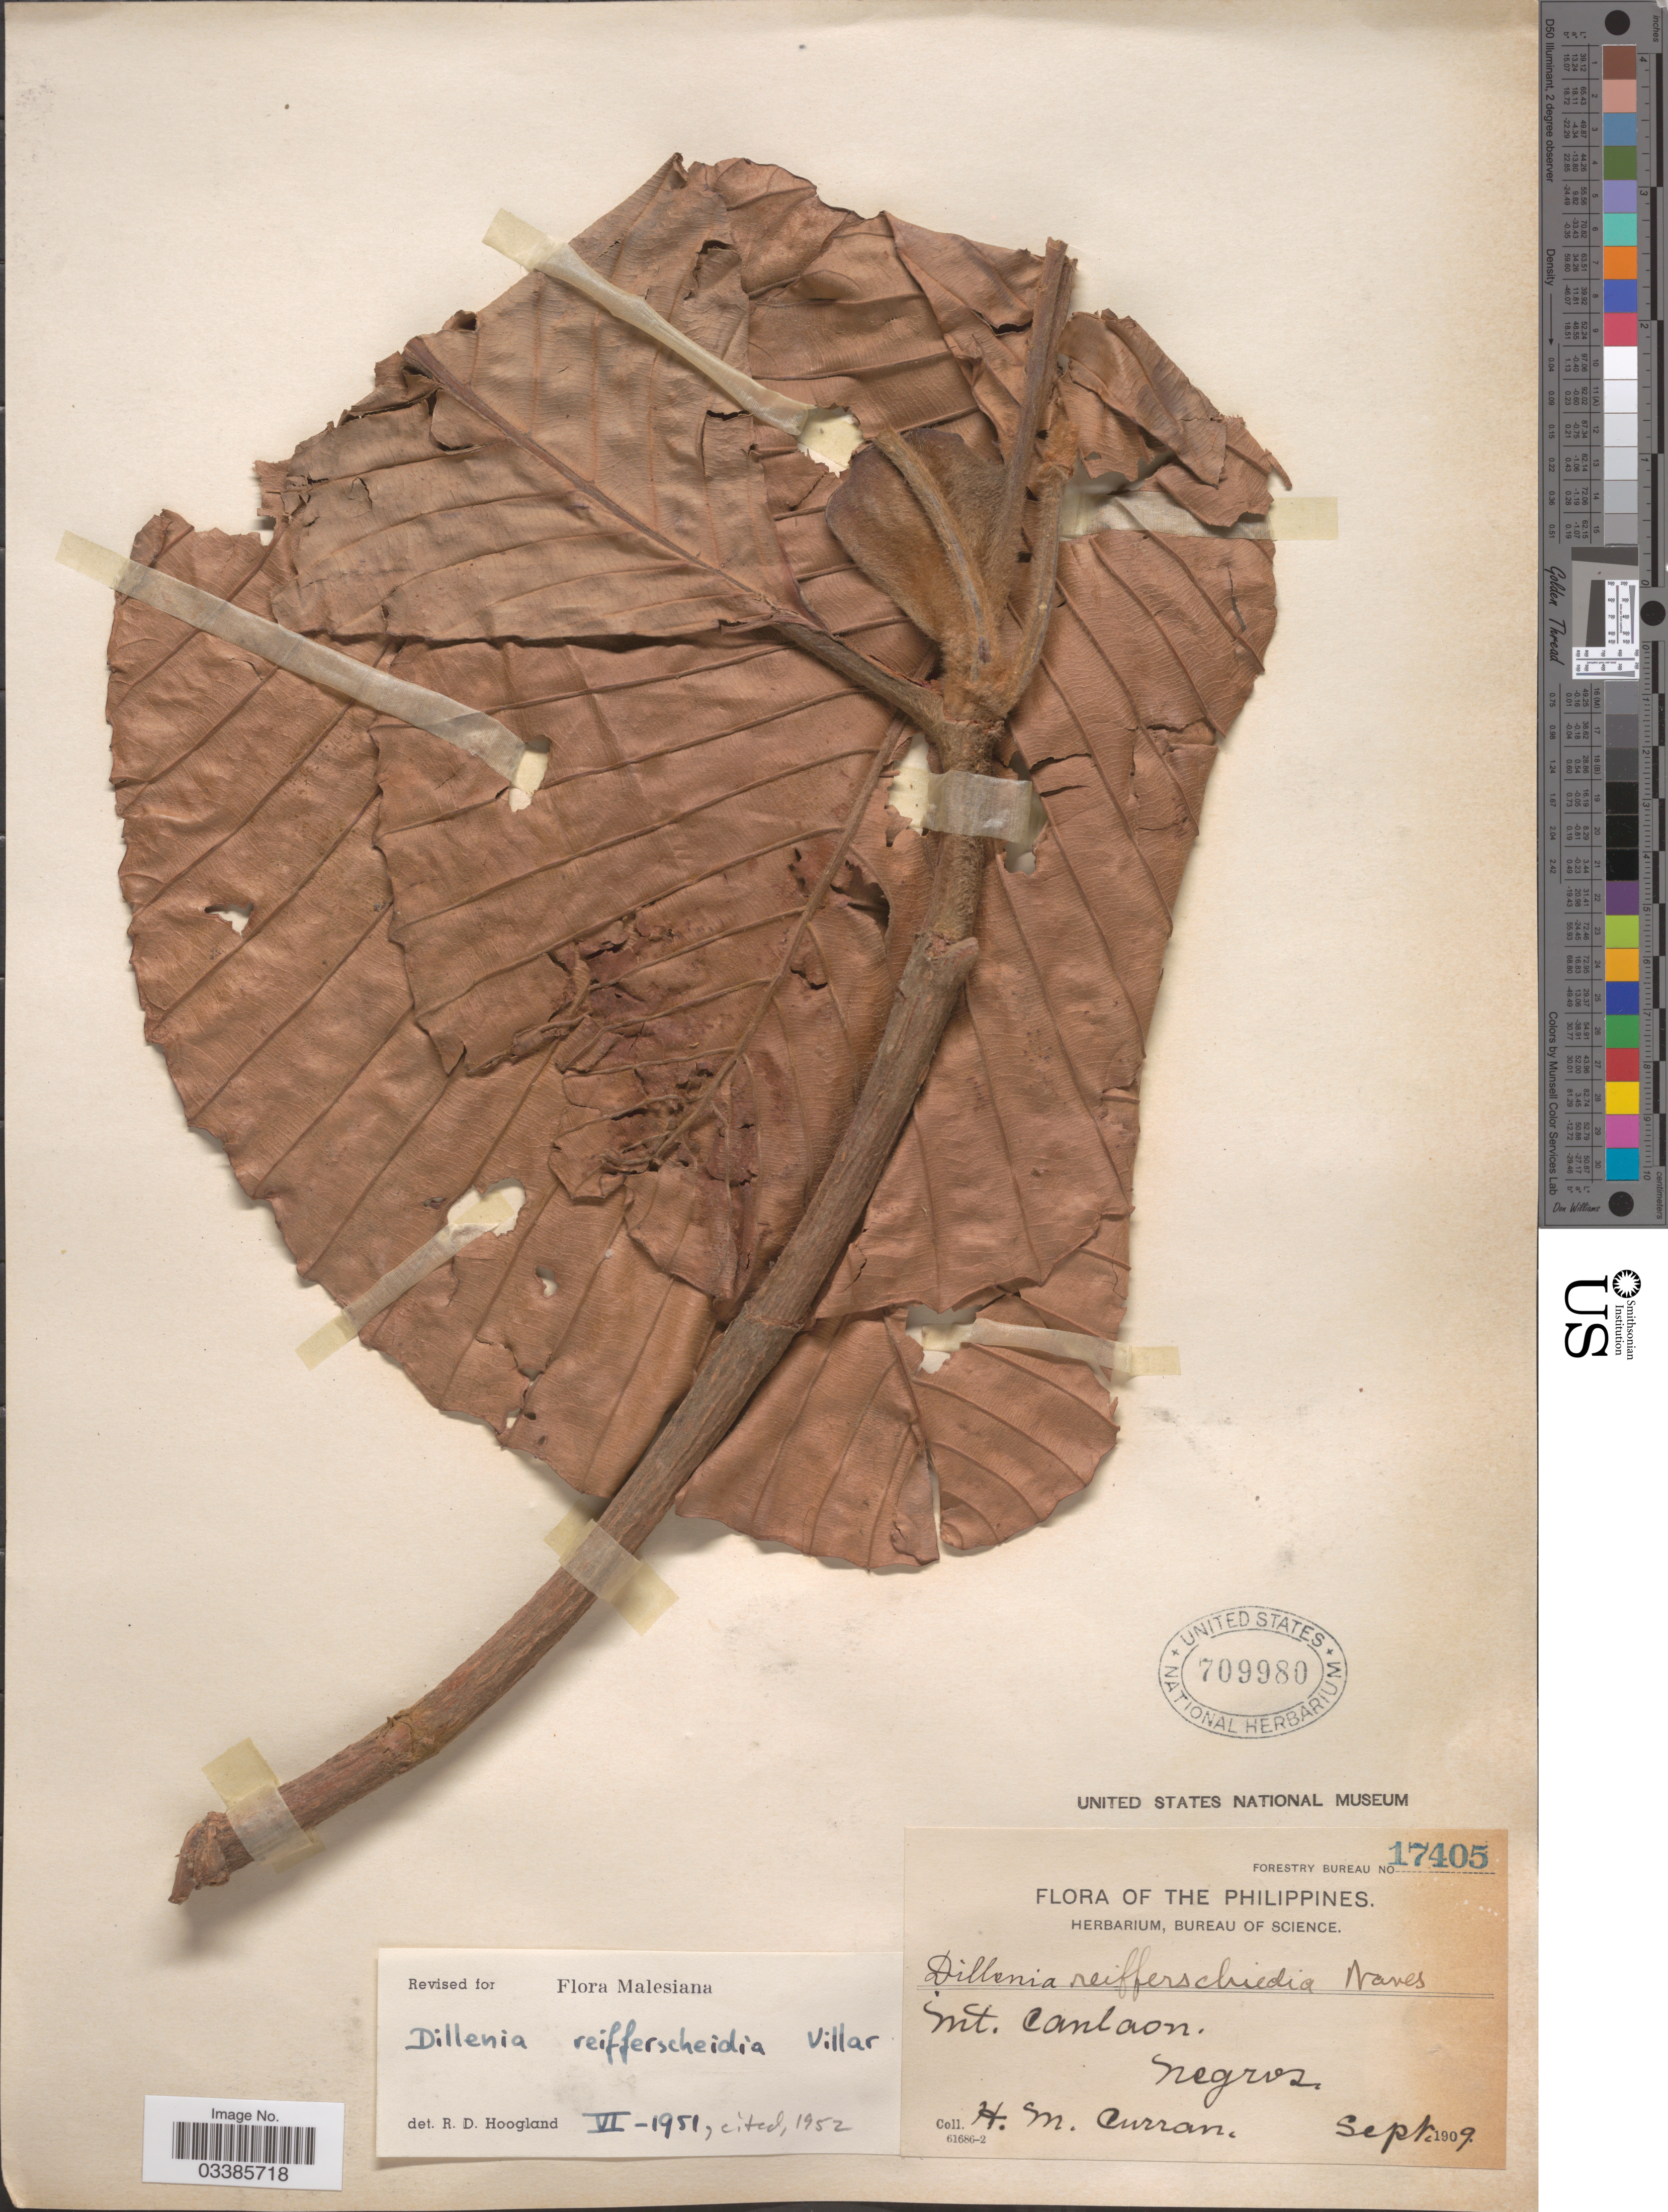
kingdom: Plantae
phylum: Tracheophyta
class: Magnoliopsida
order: Dilleniales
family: Dilleniaceae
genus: Dillenia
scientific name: Dillenia reifferscheidia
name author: Fern.-Vill.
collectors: H. M. Curran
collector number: Forestry Bureau 17405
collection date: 1909-09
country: Philippines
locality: Mt. Canlaon. Negros.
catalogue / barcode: US 709980